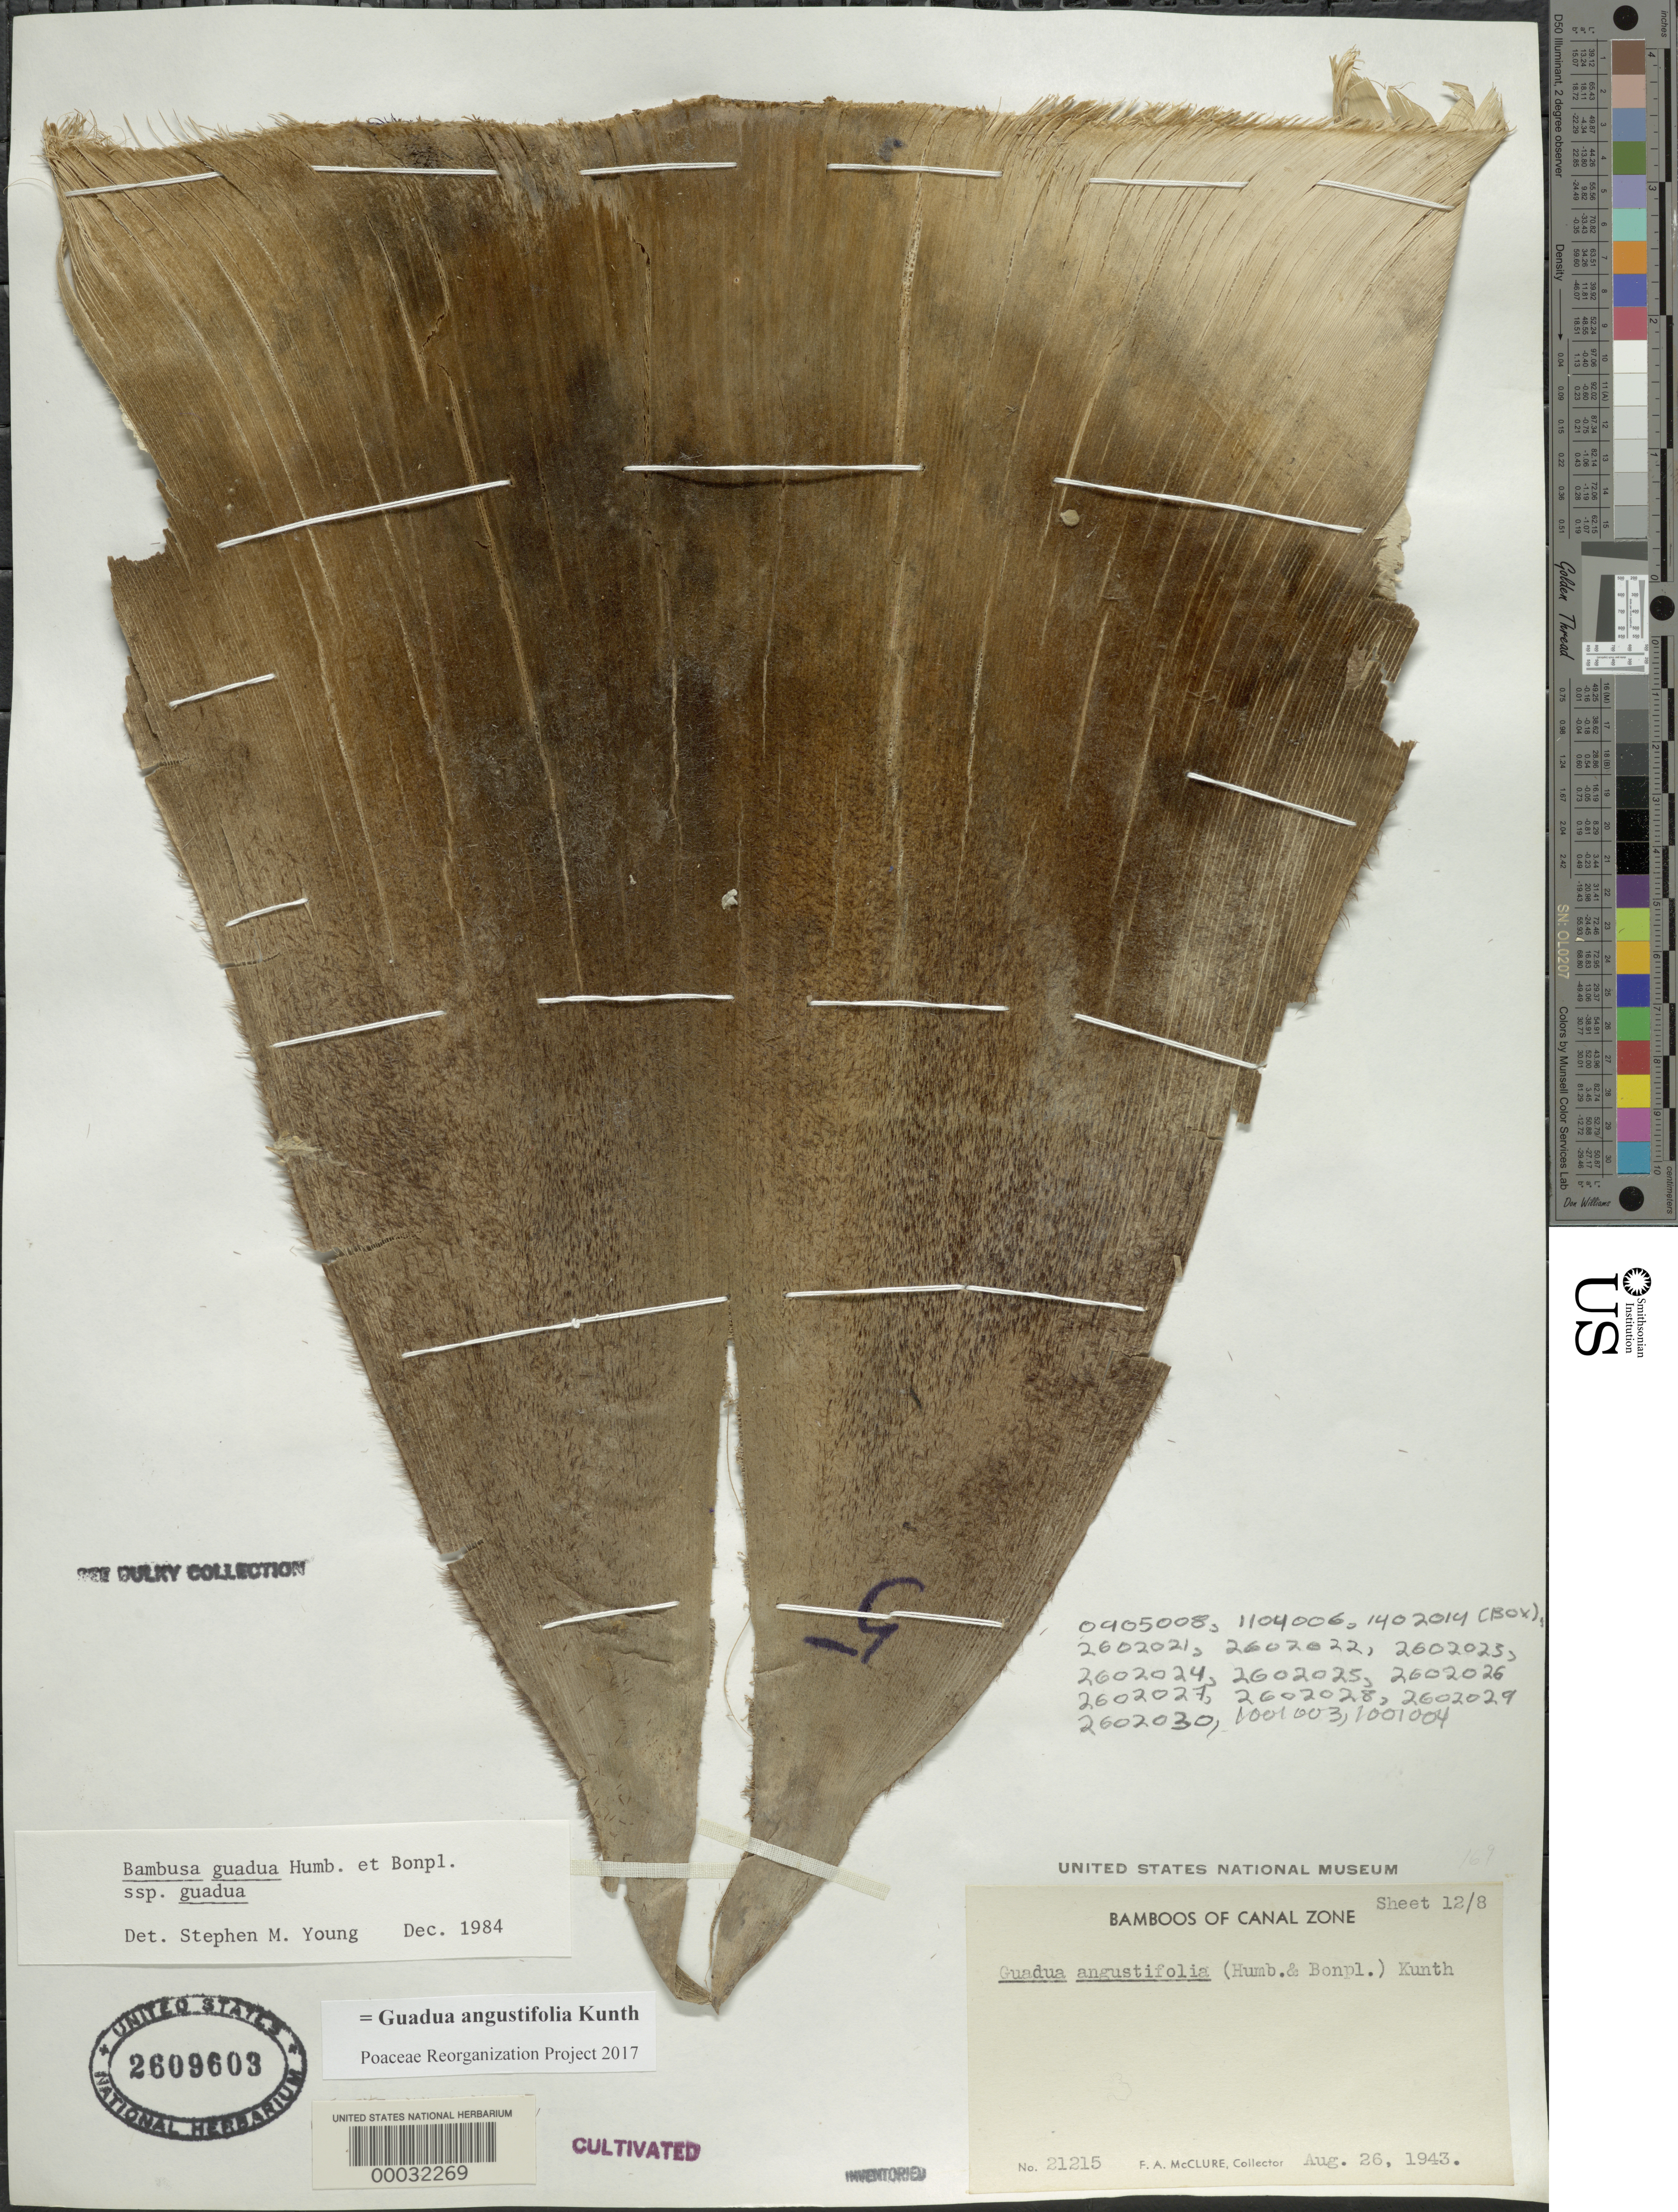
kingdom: Plantae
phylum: Tracheophyta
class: Liliopsida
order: Poales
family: Poaceae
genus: Guadua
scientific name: Guadua angustifolia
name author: Kunth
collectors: F. A. McClure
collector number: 21215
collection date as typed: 26 Aug 1943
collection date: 1943-08-26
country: Panama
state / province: Panamá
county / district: Canal Zone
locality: Experimental Gardens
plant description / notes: Introduced from Ecuador by Holgar Johansen 1924, ski pole experiment (see set of five sheets and bulky objects as well).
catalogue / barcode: US 2609603